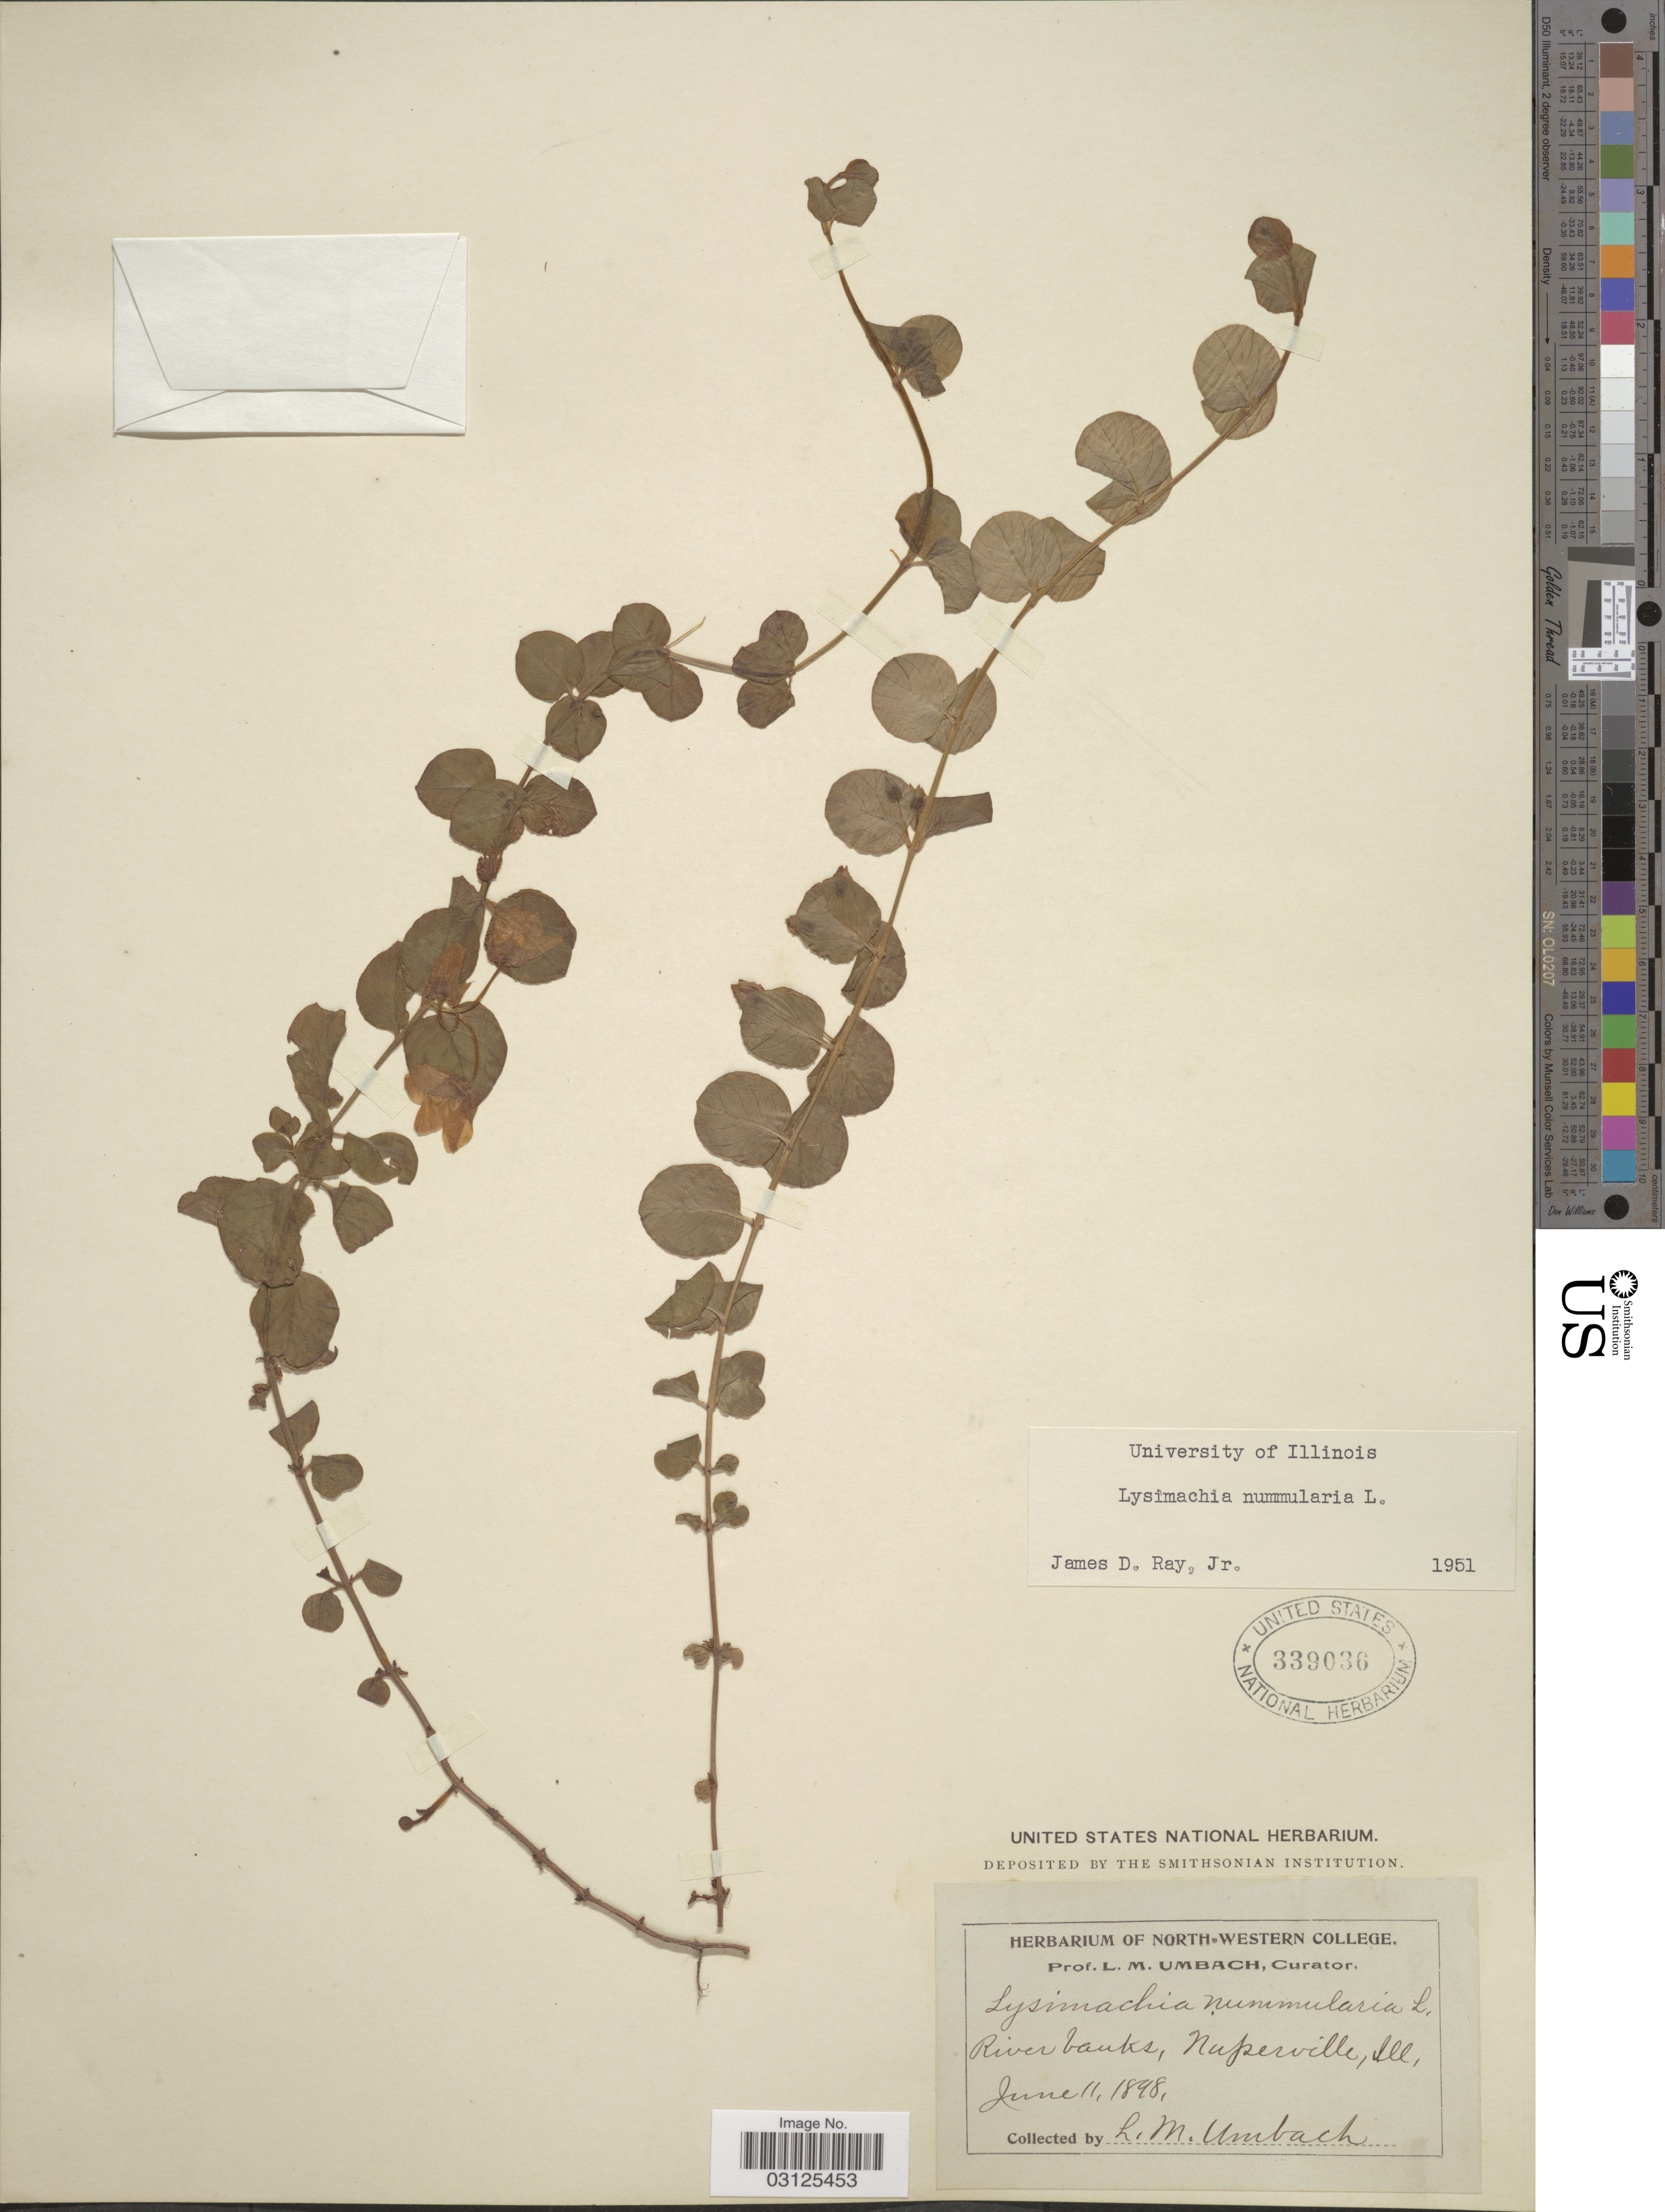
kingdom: Plantae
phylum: Tracheophyta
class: Magnoliopsida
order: Ericales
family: Primulaceae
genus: Lysimachia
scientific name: Lysimachia nummularia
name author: L.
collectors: L. M. Umbach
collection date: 1898-06-11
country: United States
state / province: Illinois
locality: River banks, Naperville.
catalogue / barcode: US 339036